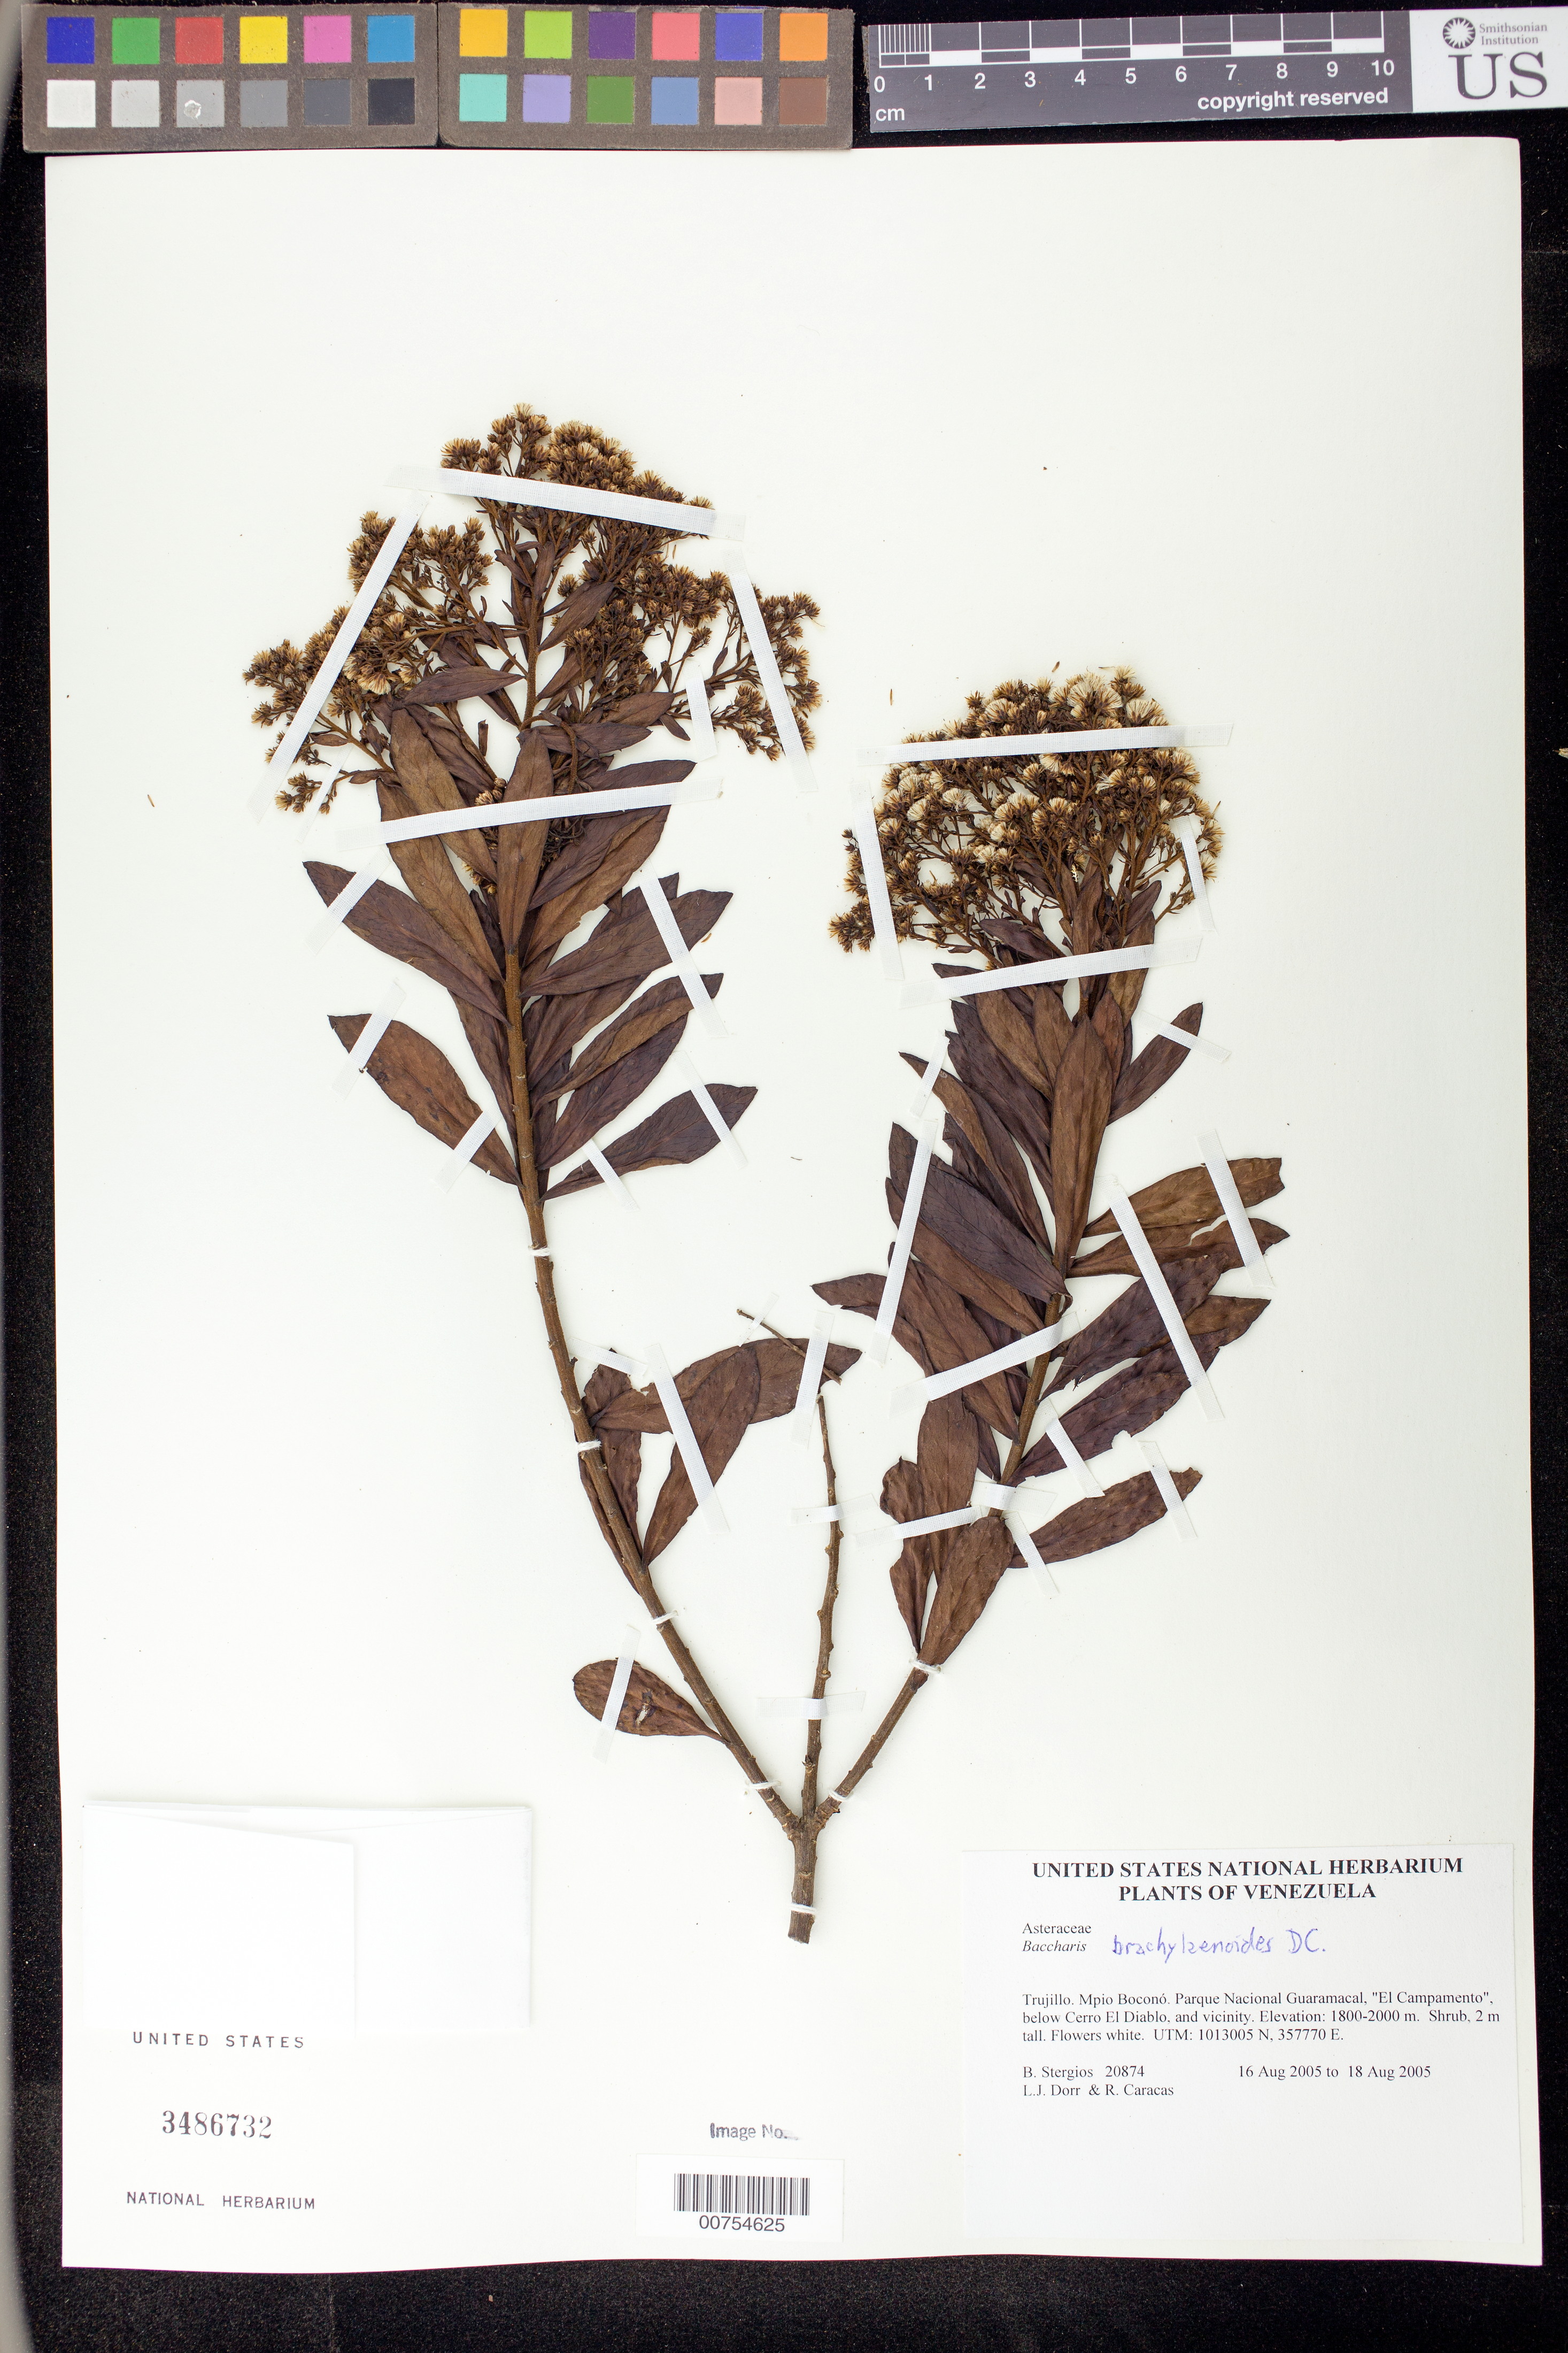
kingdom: Plantae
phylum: Tracheophyta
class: Magnoliopsida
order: Asterales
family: Asteraceae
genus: Baccharis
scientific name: Baccharis brachylaenoides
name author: DC.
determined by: Robinson, Harold E., (US)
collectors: B. G. Stergios, L. J. Dorr & R. Caracas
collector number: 20874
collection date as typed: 16 Aug 2005 to 18 Aug 2005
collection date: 2005-08-16/2005-08-18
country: Venezuela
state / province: Trujillo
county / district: Boconó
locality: Parque Nacional Guaramacal, "El Campamento", below Cerro El Diablo, and vicinity.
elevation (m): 1800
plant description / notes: PORT, US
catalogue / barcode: US 3486732